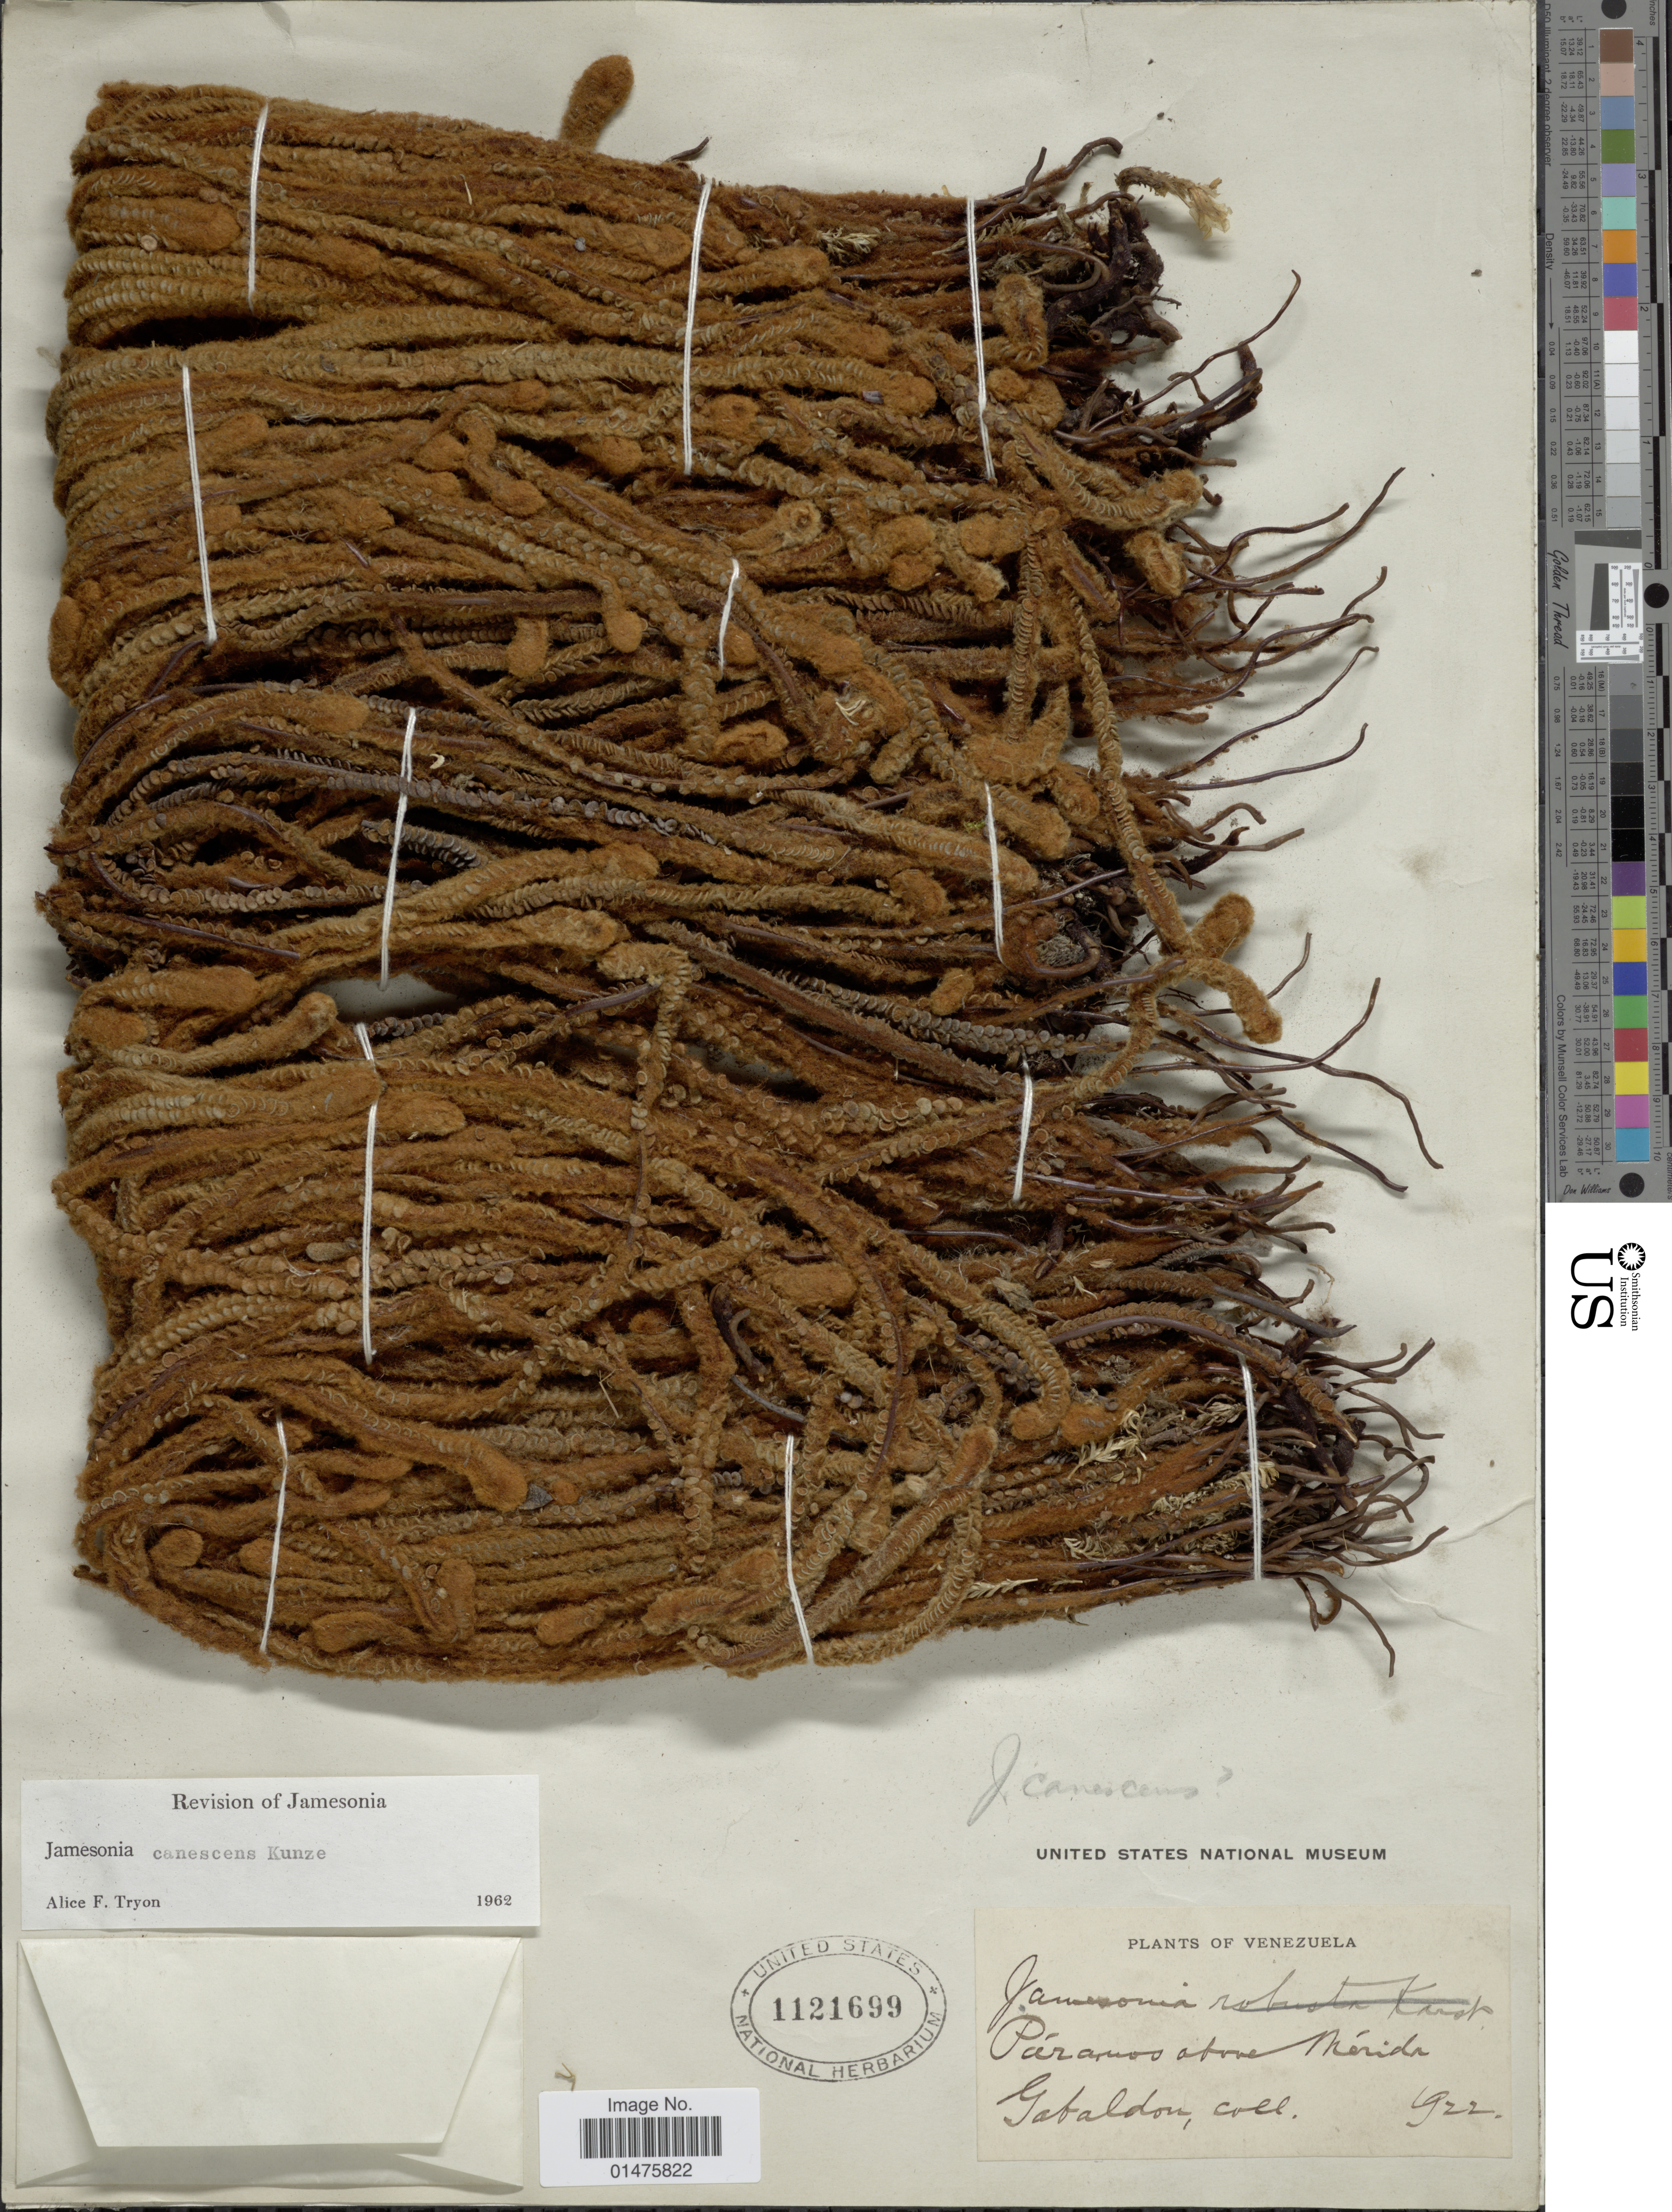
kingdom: Plantae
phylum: Tracheophyta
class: Polypodiopsida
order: Polypodiales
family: Pteridaceae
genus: Jamesonia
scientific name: Jamesonia canescens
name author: Kunze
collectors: Gabaldon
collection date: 1922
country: Venezuela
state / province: Mérida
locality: Paramos above Mérida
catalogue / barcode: US 1121699